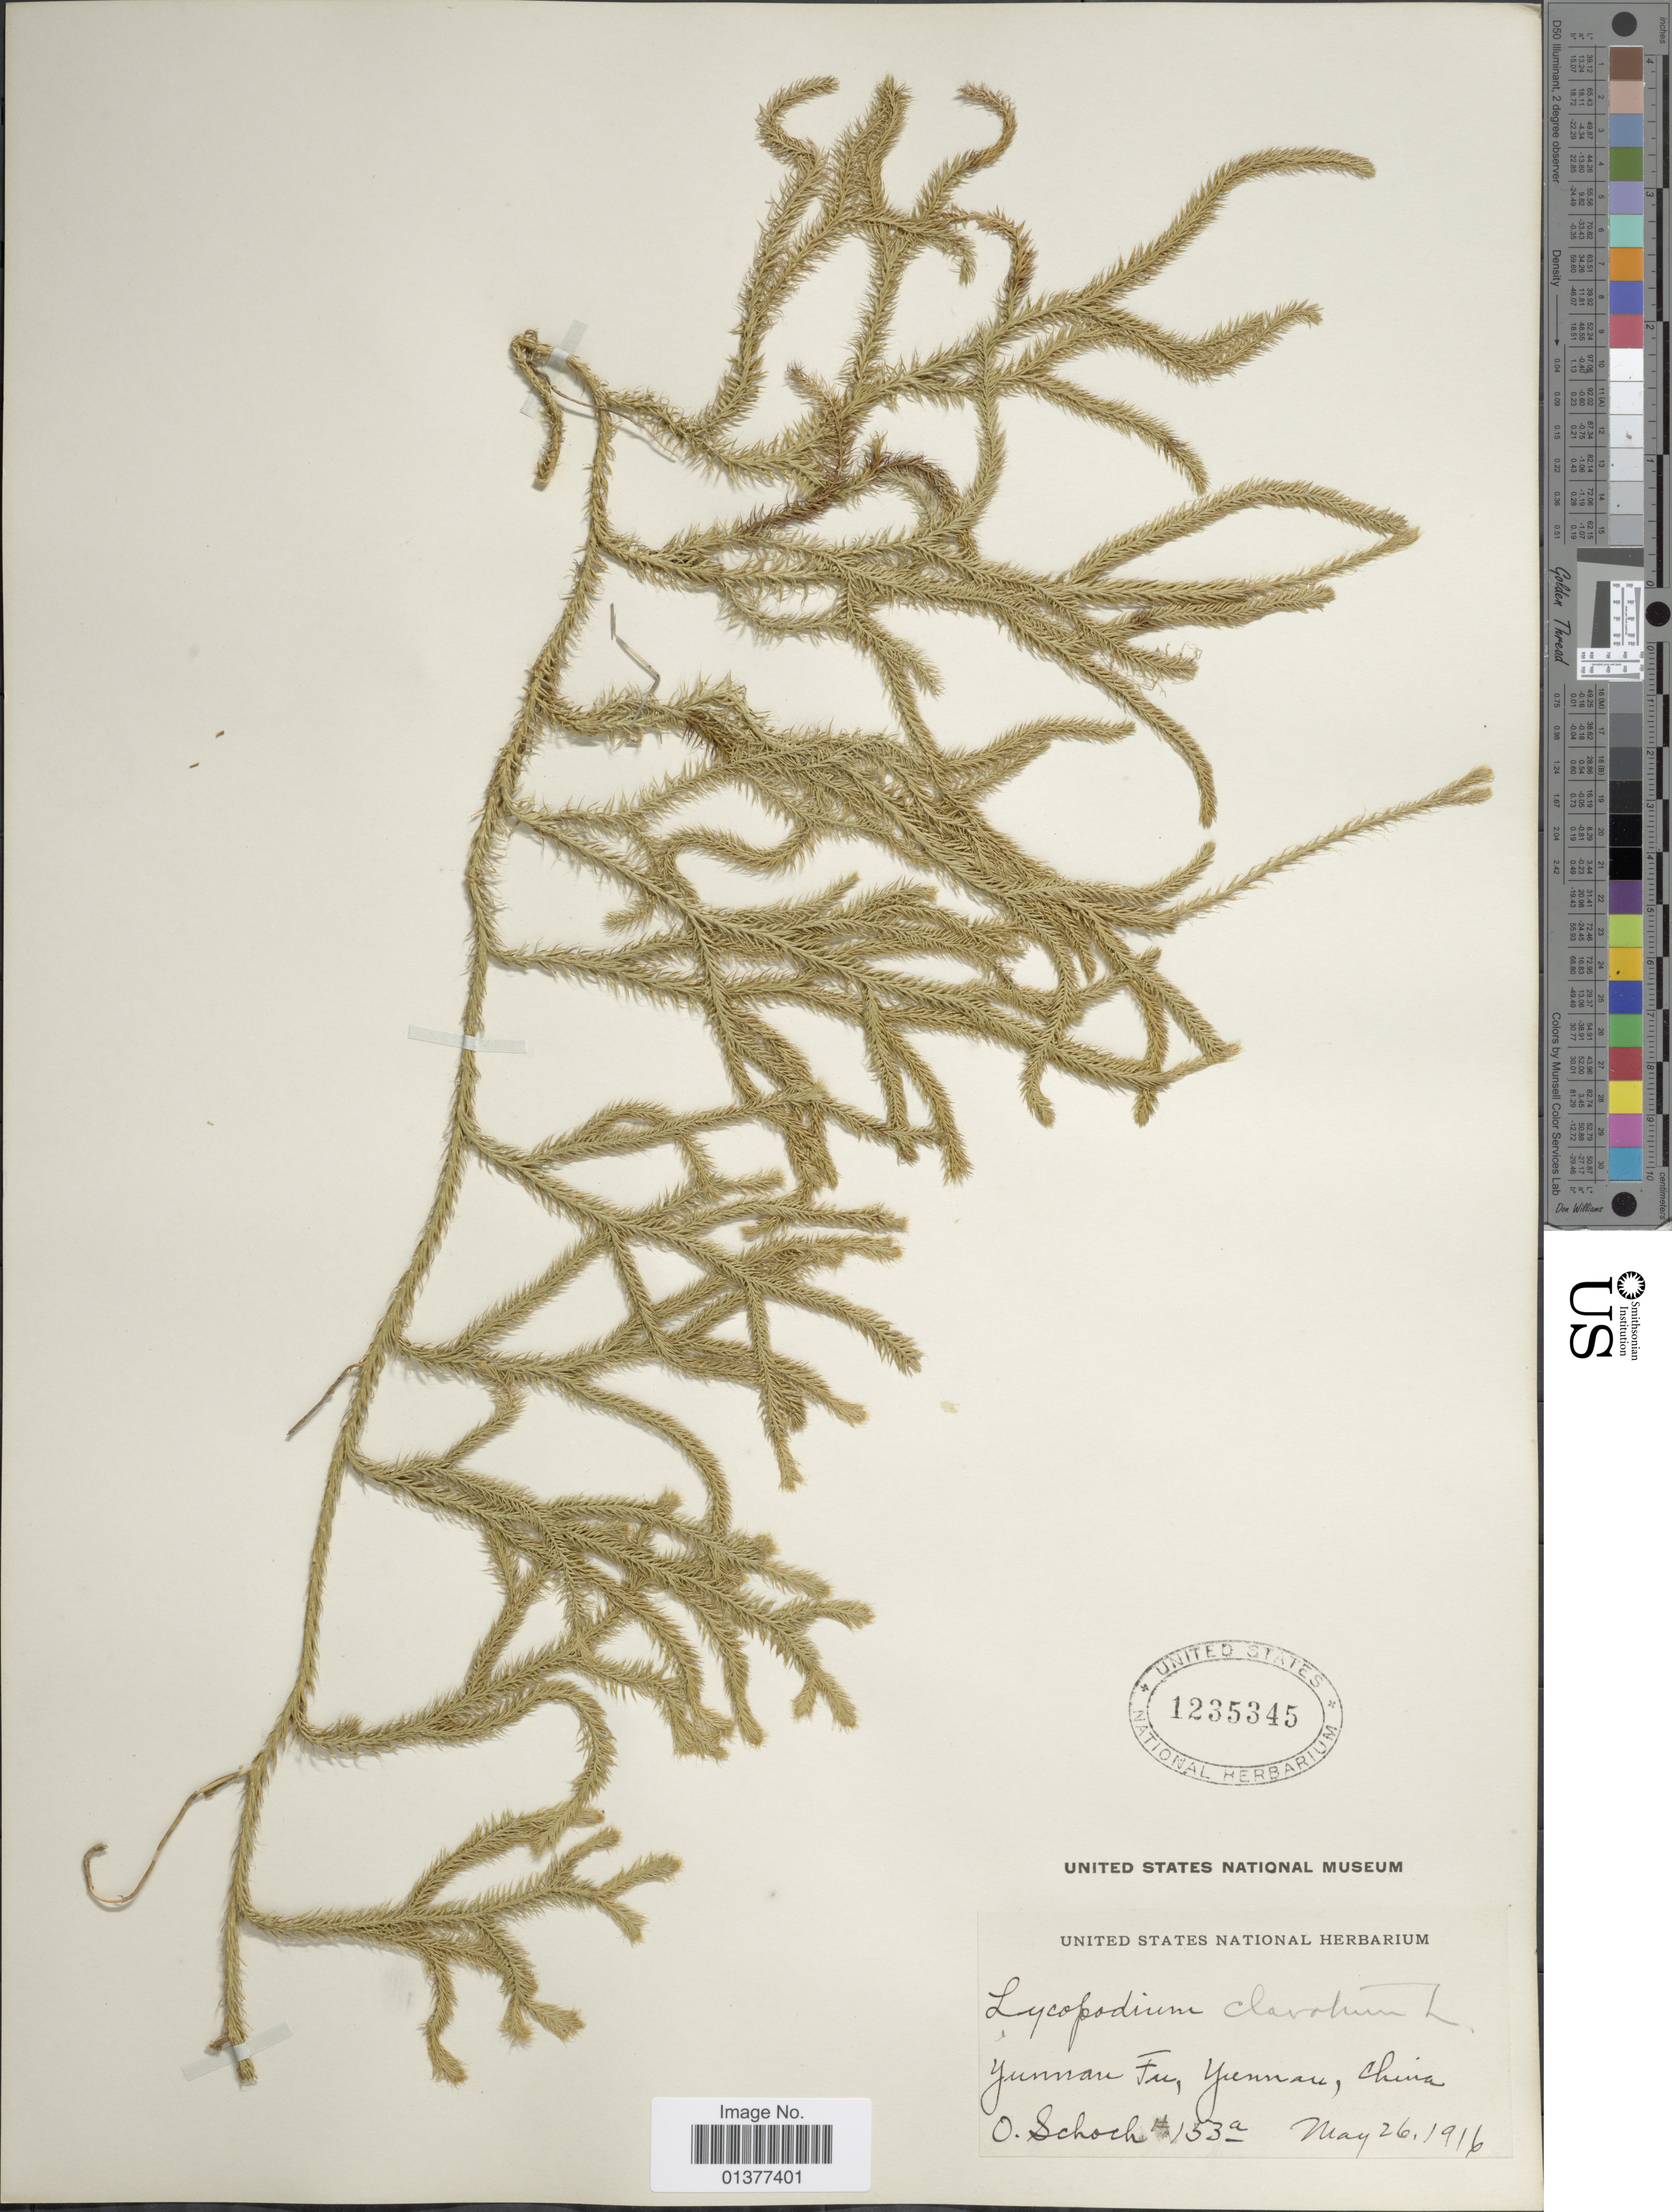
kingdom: Plantae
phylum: Tracheophyta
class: Lycopodiopsida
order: Lycopodiales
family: Lycopodiaceae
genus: Lycopodium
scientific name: Lycopodium clavatum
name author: L.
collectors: O. Schoch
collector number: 153a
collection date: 1916-05-26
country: China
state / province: Yunnan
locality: Yunnan Fu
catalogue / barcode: US 1235345